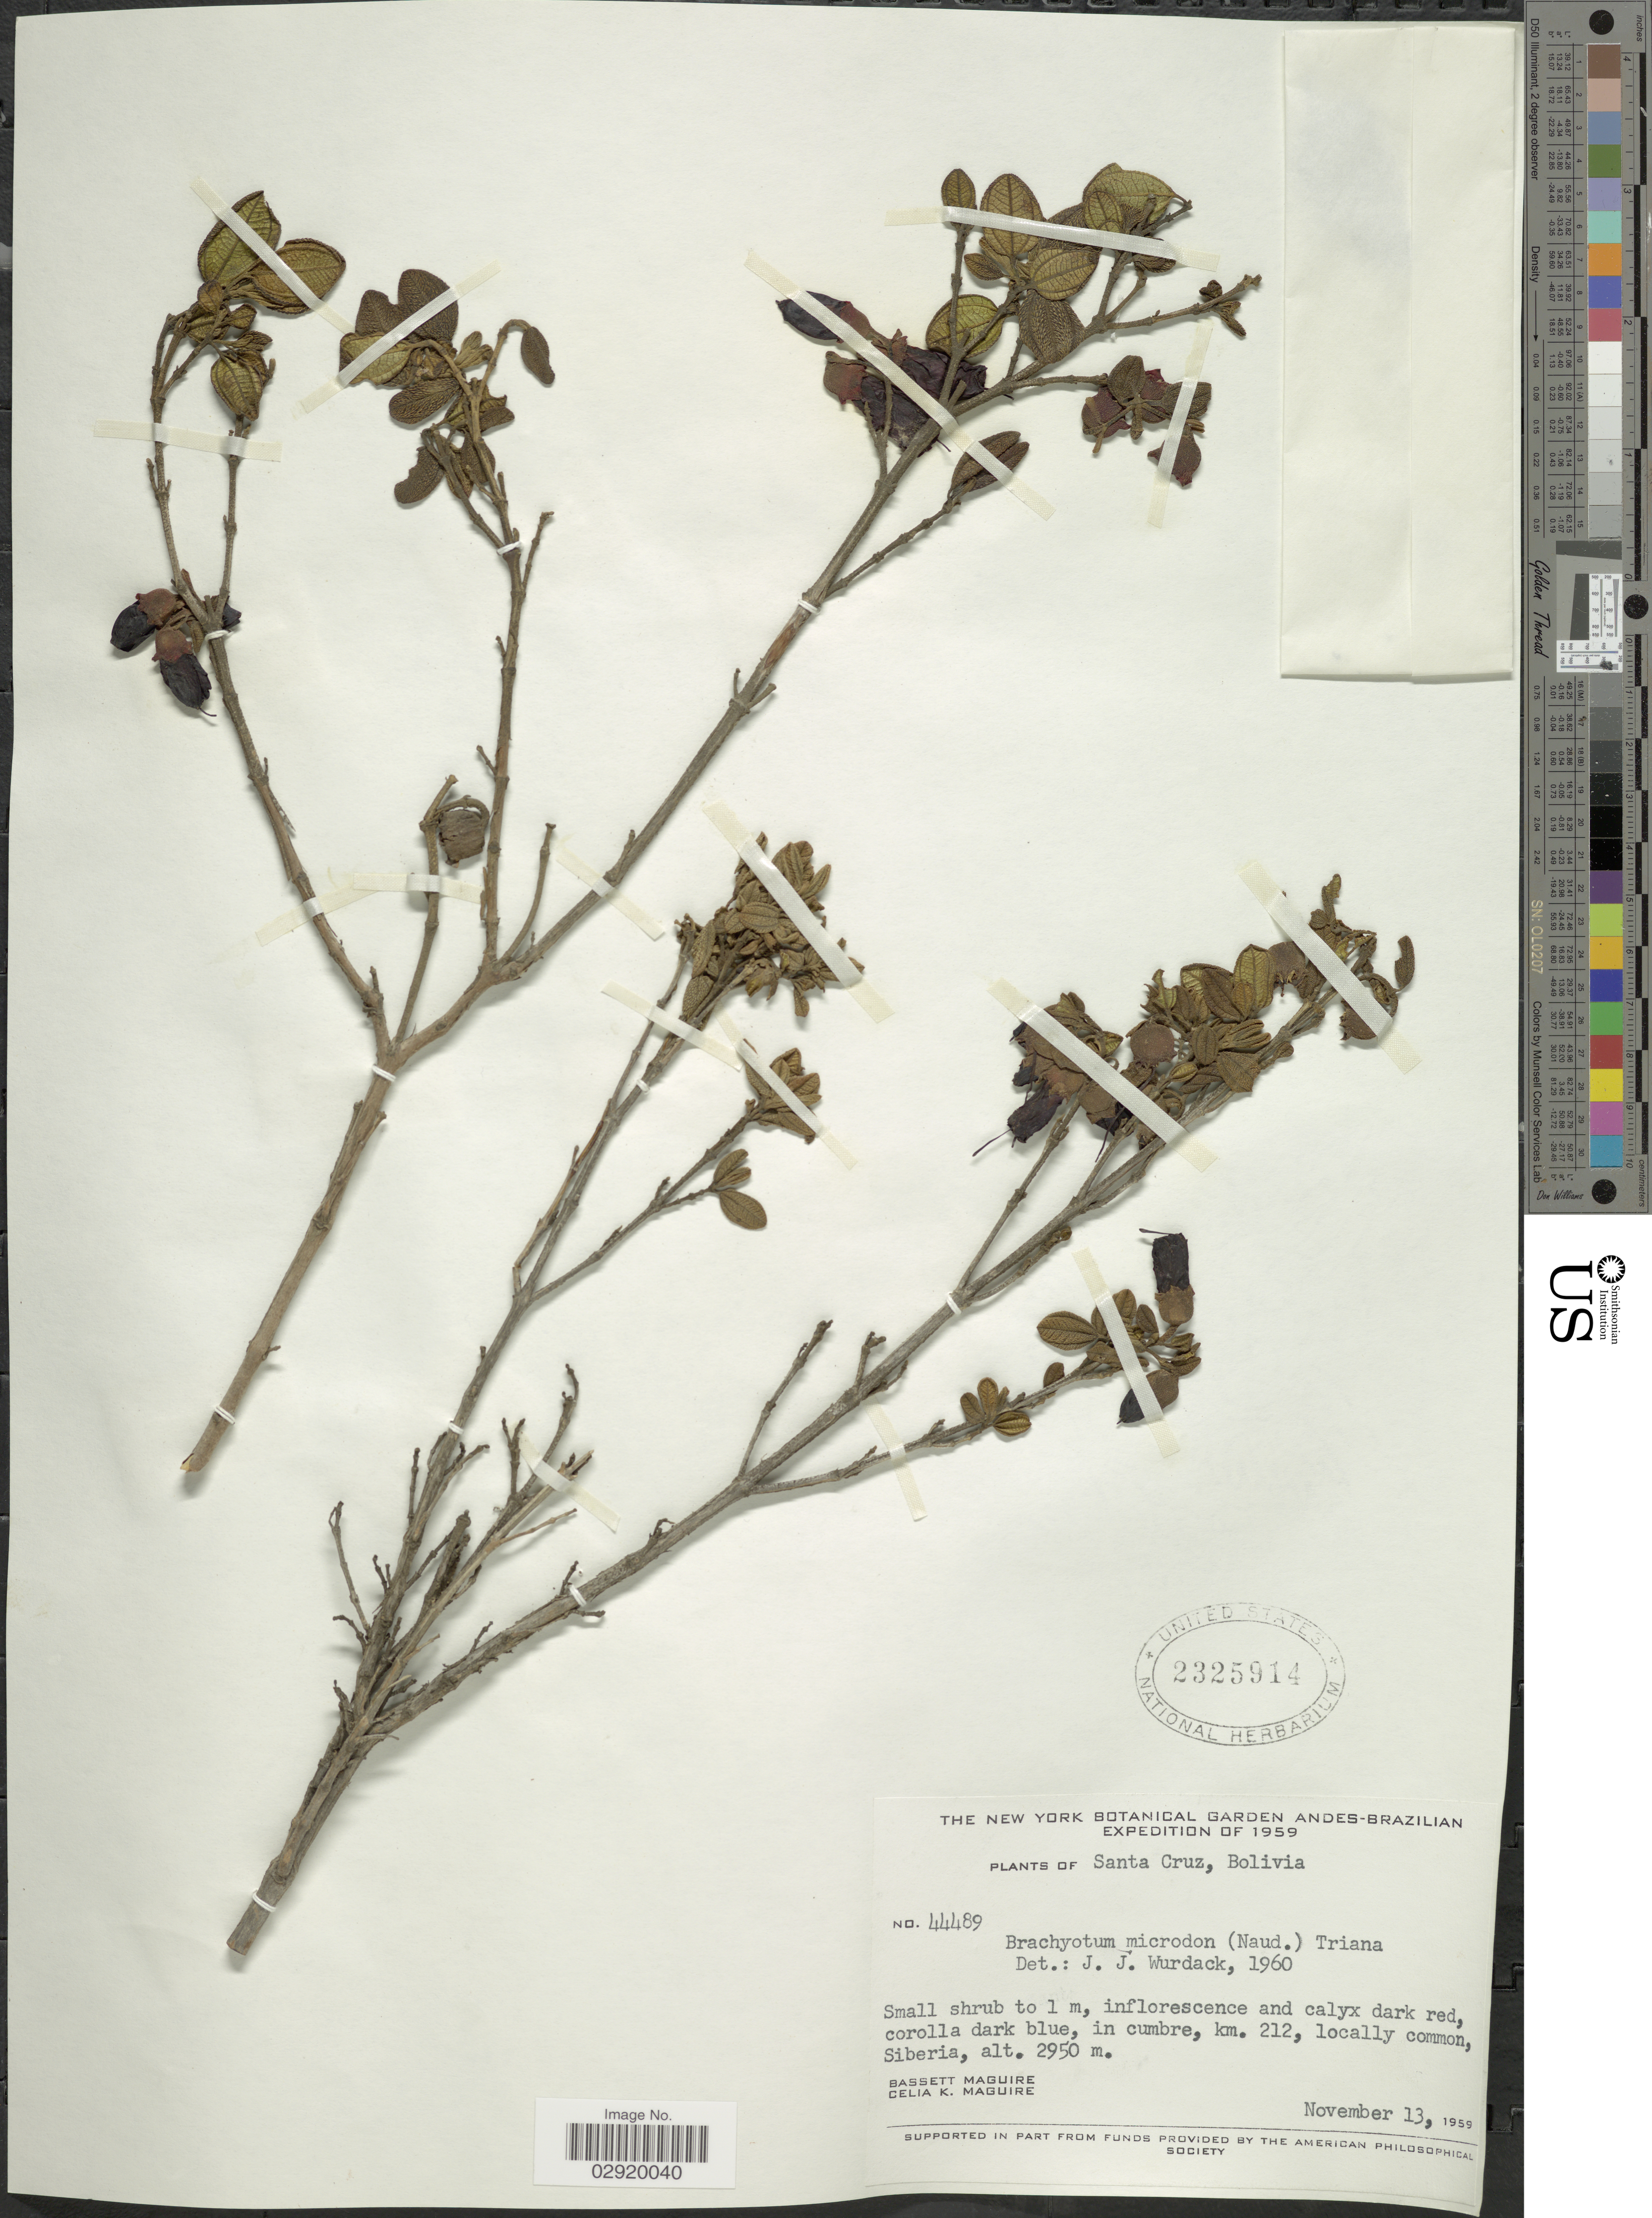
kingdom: Plantae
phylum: Tracheophyta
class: Magnoliopsida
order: Myrtales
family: Melastomataceae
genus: Brachyotum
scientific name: Brachyotum microdon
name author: (Naudin) Triana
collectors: B. Maguire & C. K. Maguire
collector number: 44489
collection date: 1959-11-13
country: Bolivia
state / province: Santa Cruz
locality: In cumbre, km. 212, Siberia.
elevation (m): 2950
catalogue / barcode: US 2325914